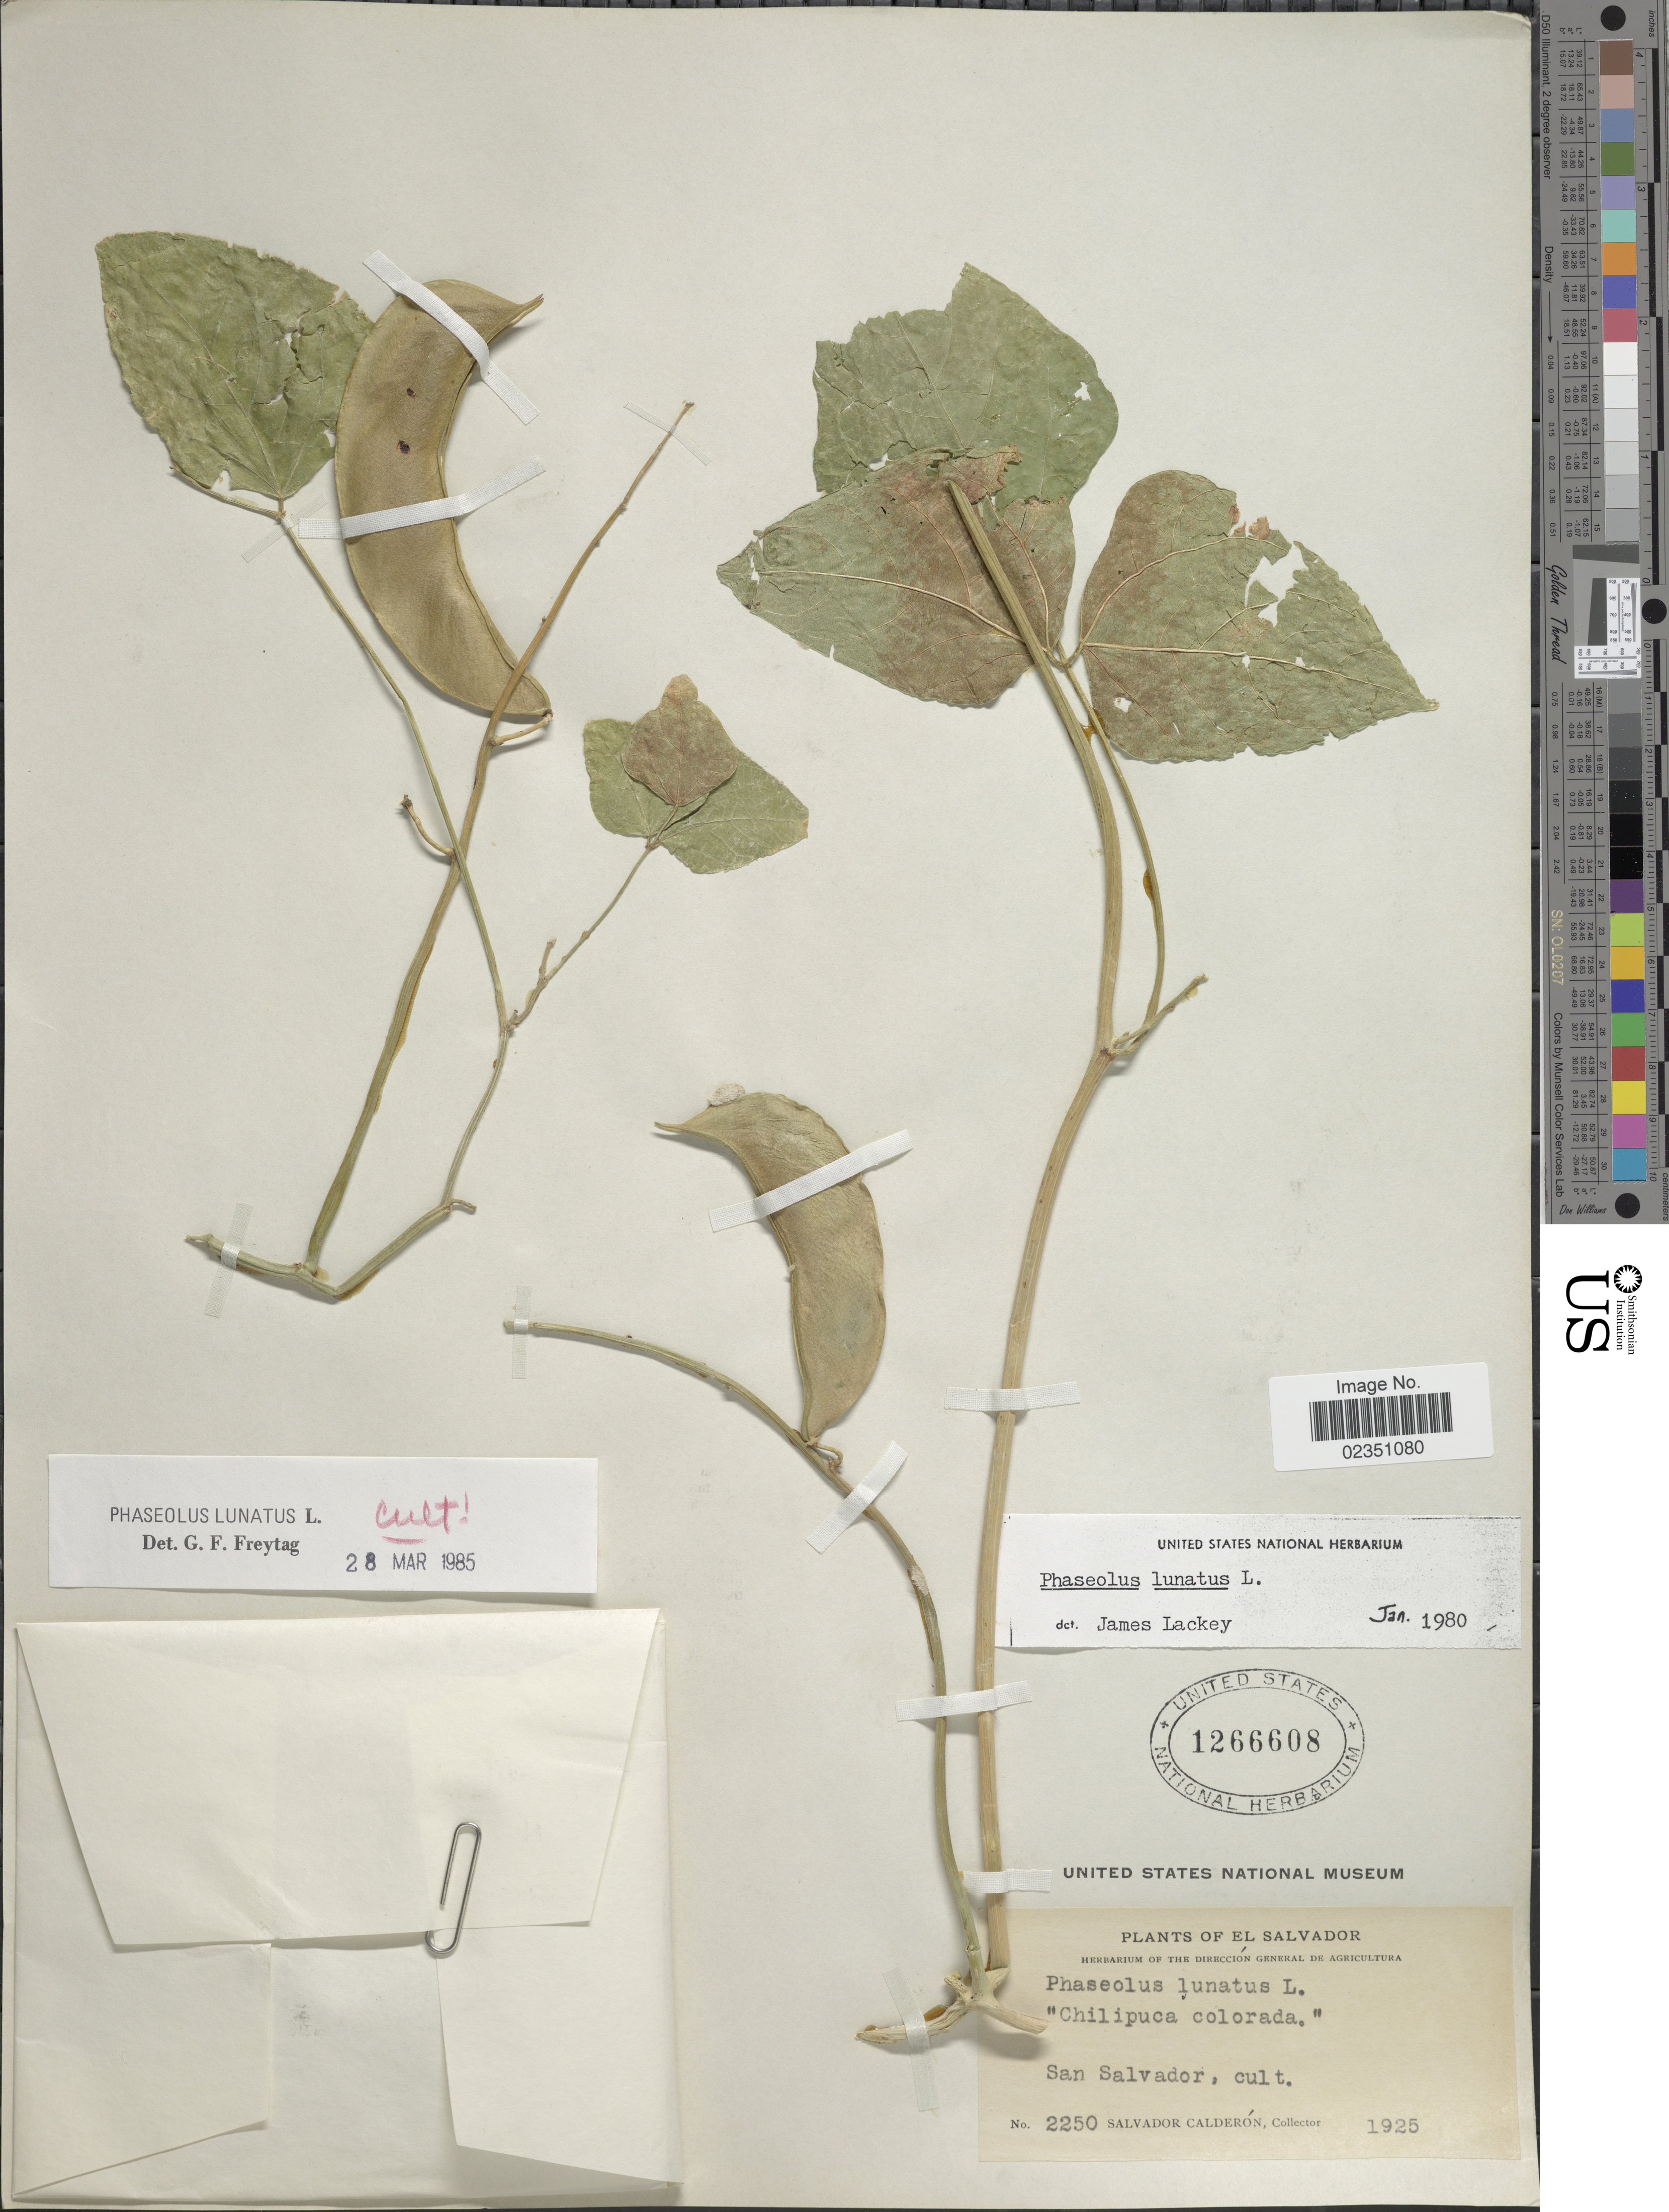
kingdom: Plantae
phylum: Tracheophyta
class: Magnoliopsida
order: Fabales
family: Fabaceae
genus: Phaseolus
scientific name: Phaseolus lunatus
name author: L.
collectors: S. Calderón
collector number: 2250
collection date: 1925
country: El Salvador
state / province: San Salvador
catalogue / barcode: US 1266608